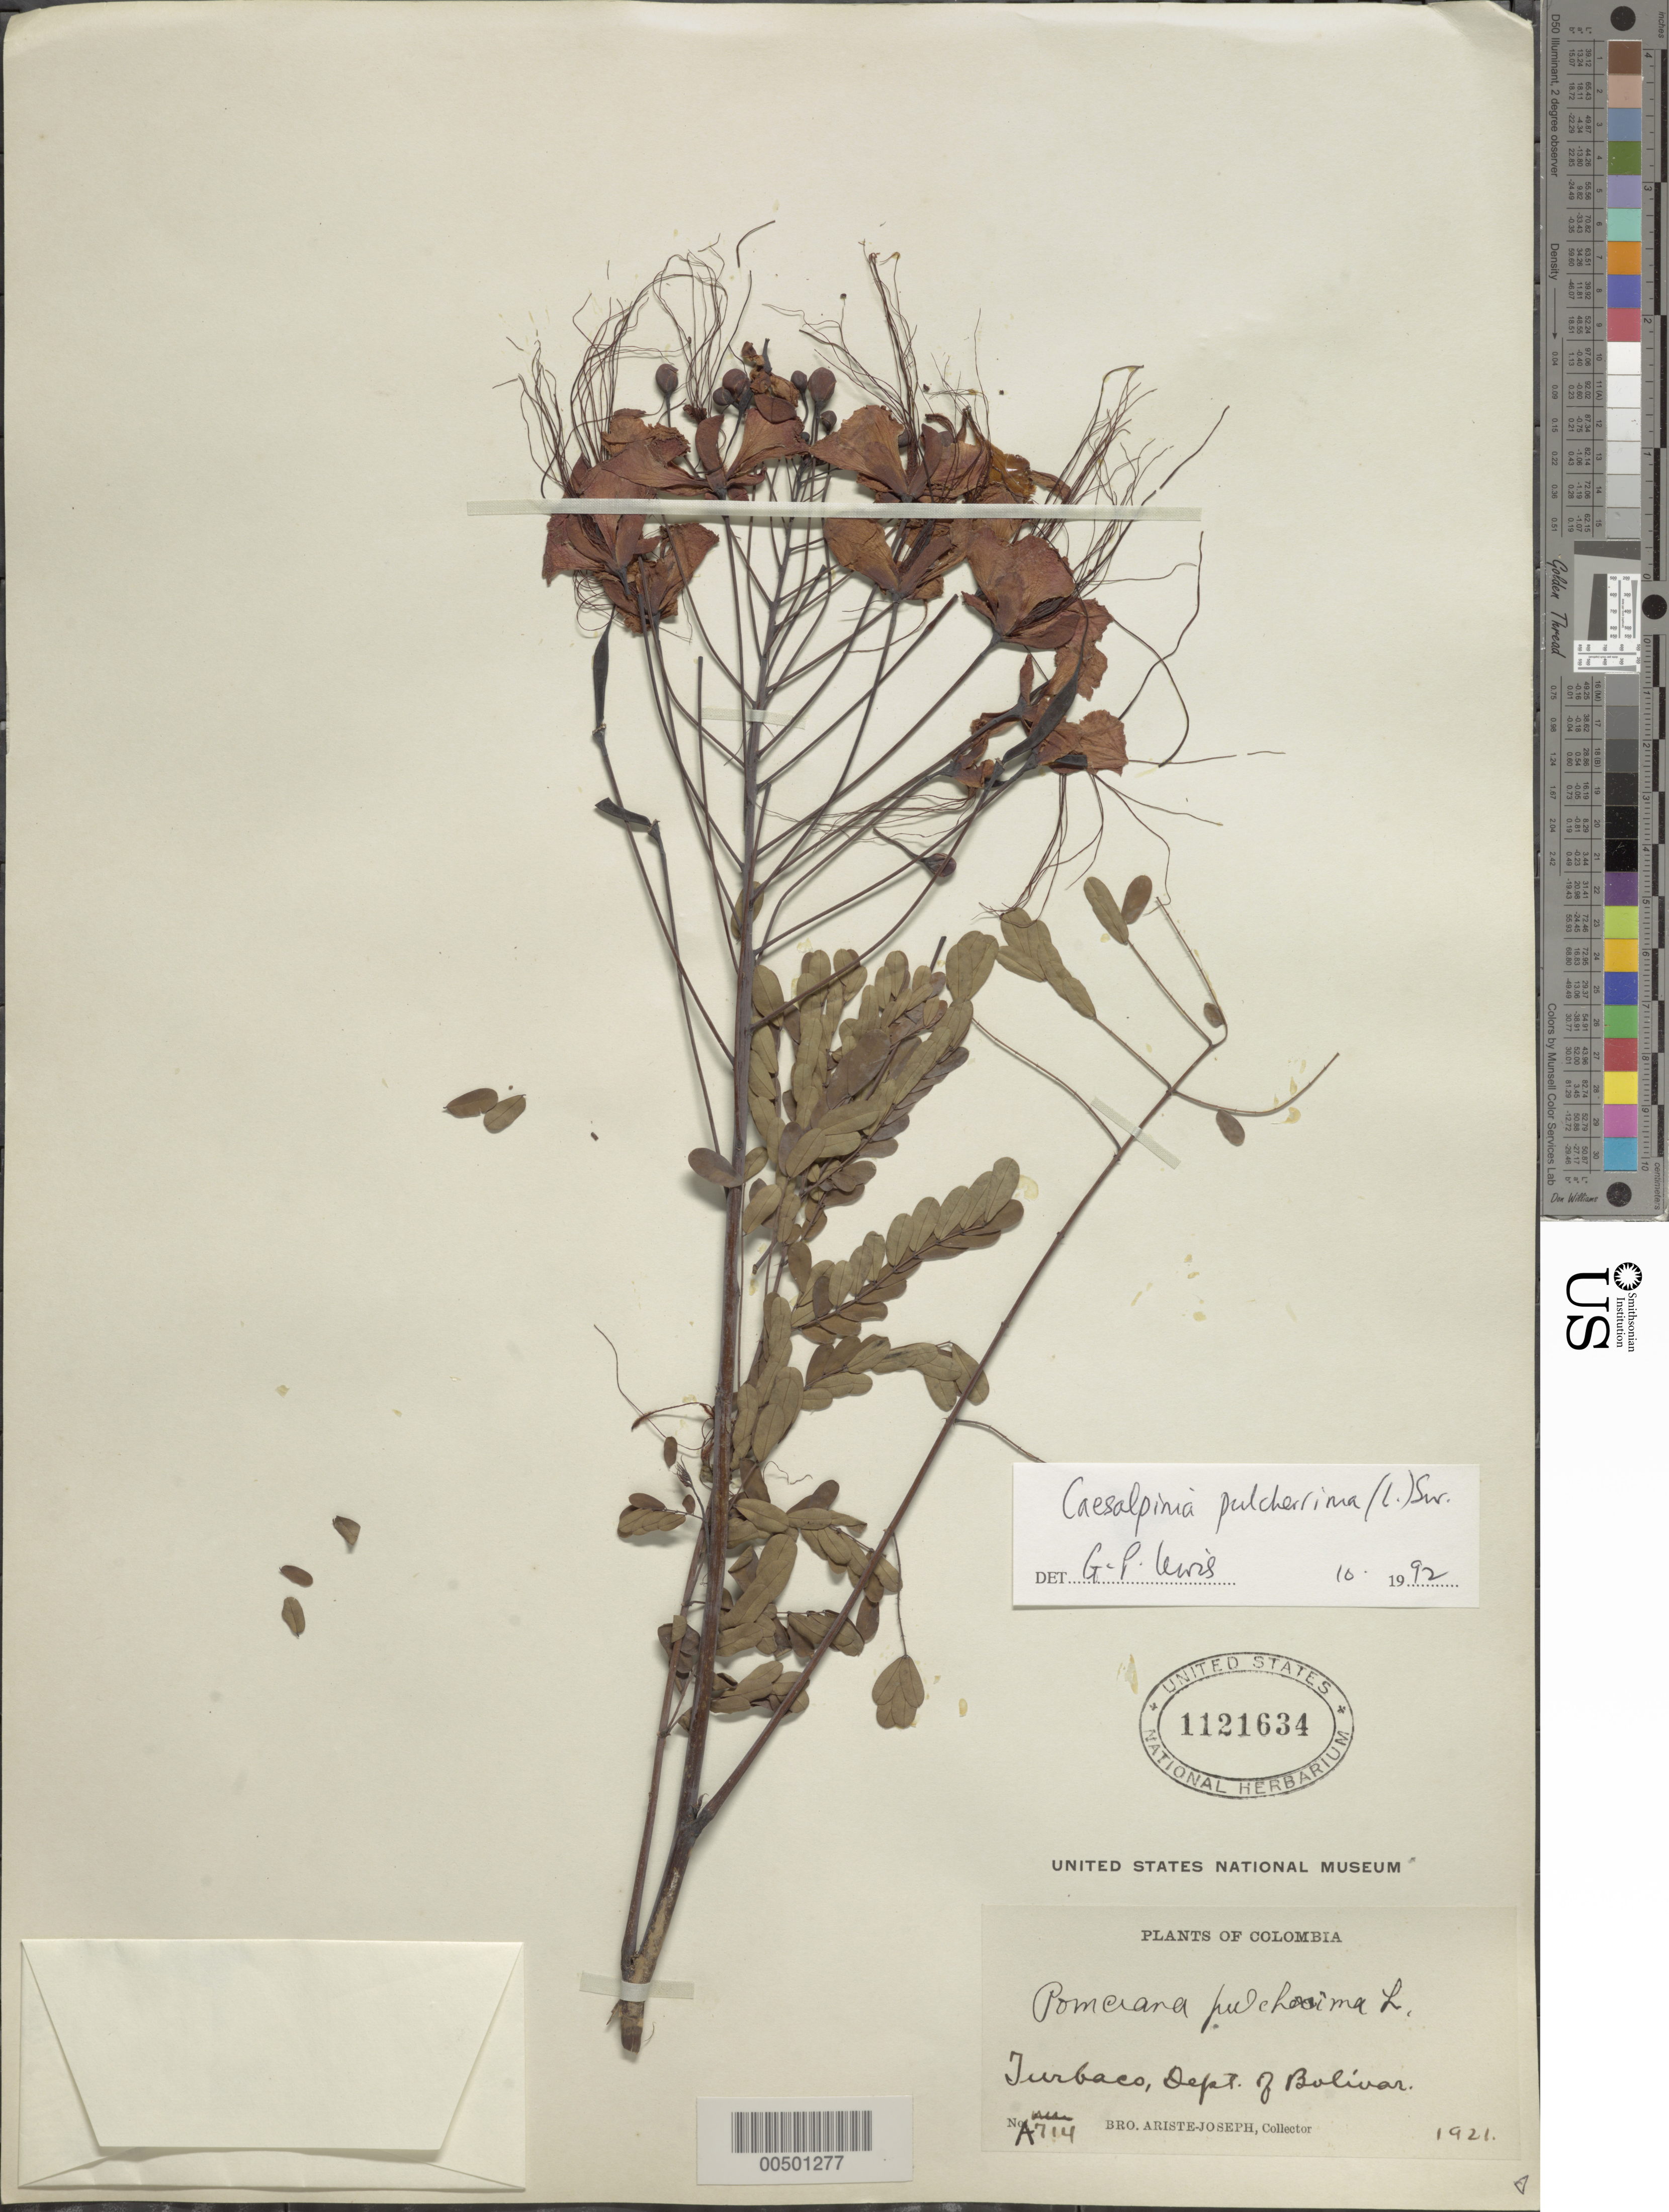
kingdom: Plantae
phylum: Tracheophyta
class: Magnoliopsida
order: Fabales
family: Fabaceae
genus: Caesalpinia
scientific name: Caesalpinia pulcherrima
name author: (L.) Sw.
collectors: Bro. Ariste-Joseph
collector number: A714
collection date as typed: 1921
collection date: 1921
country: Colombia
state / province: Bolívar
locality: Turbaco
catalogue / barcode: US 1121634